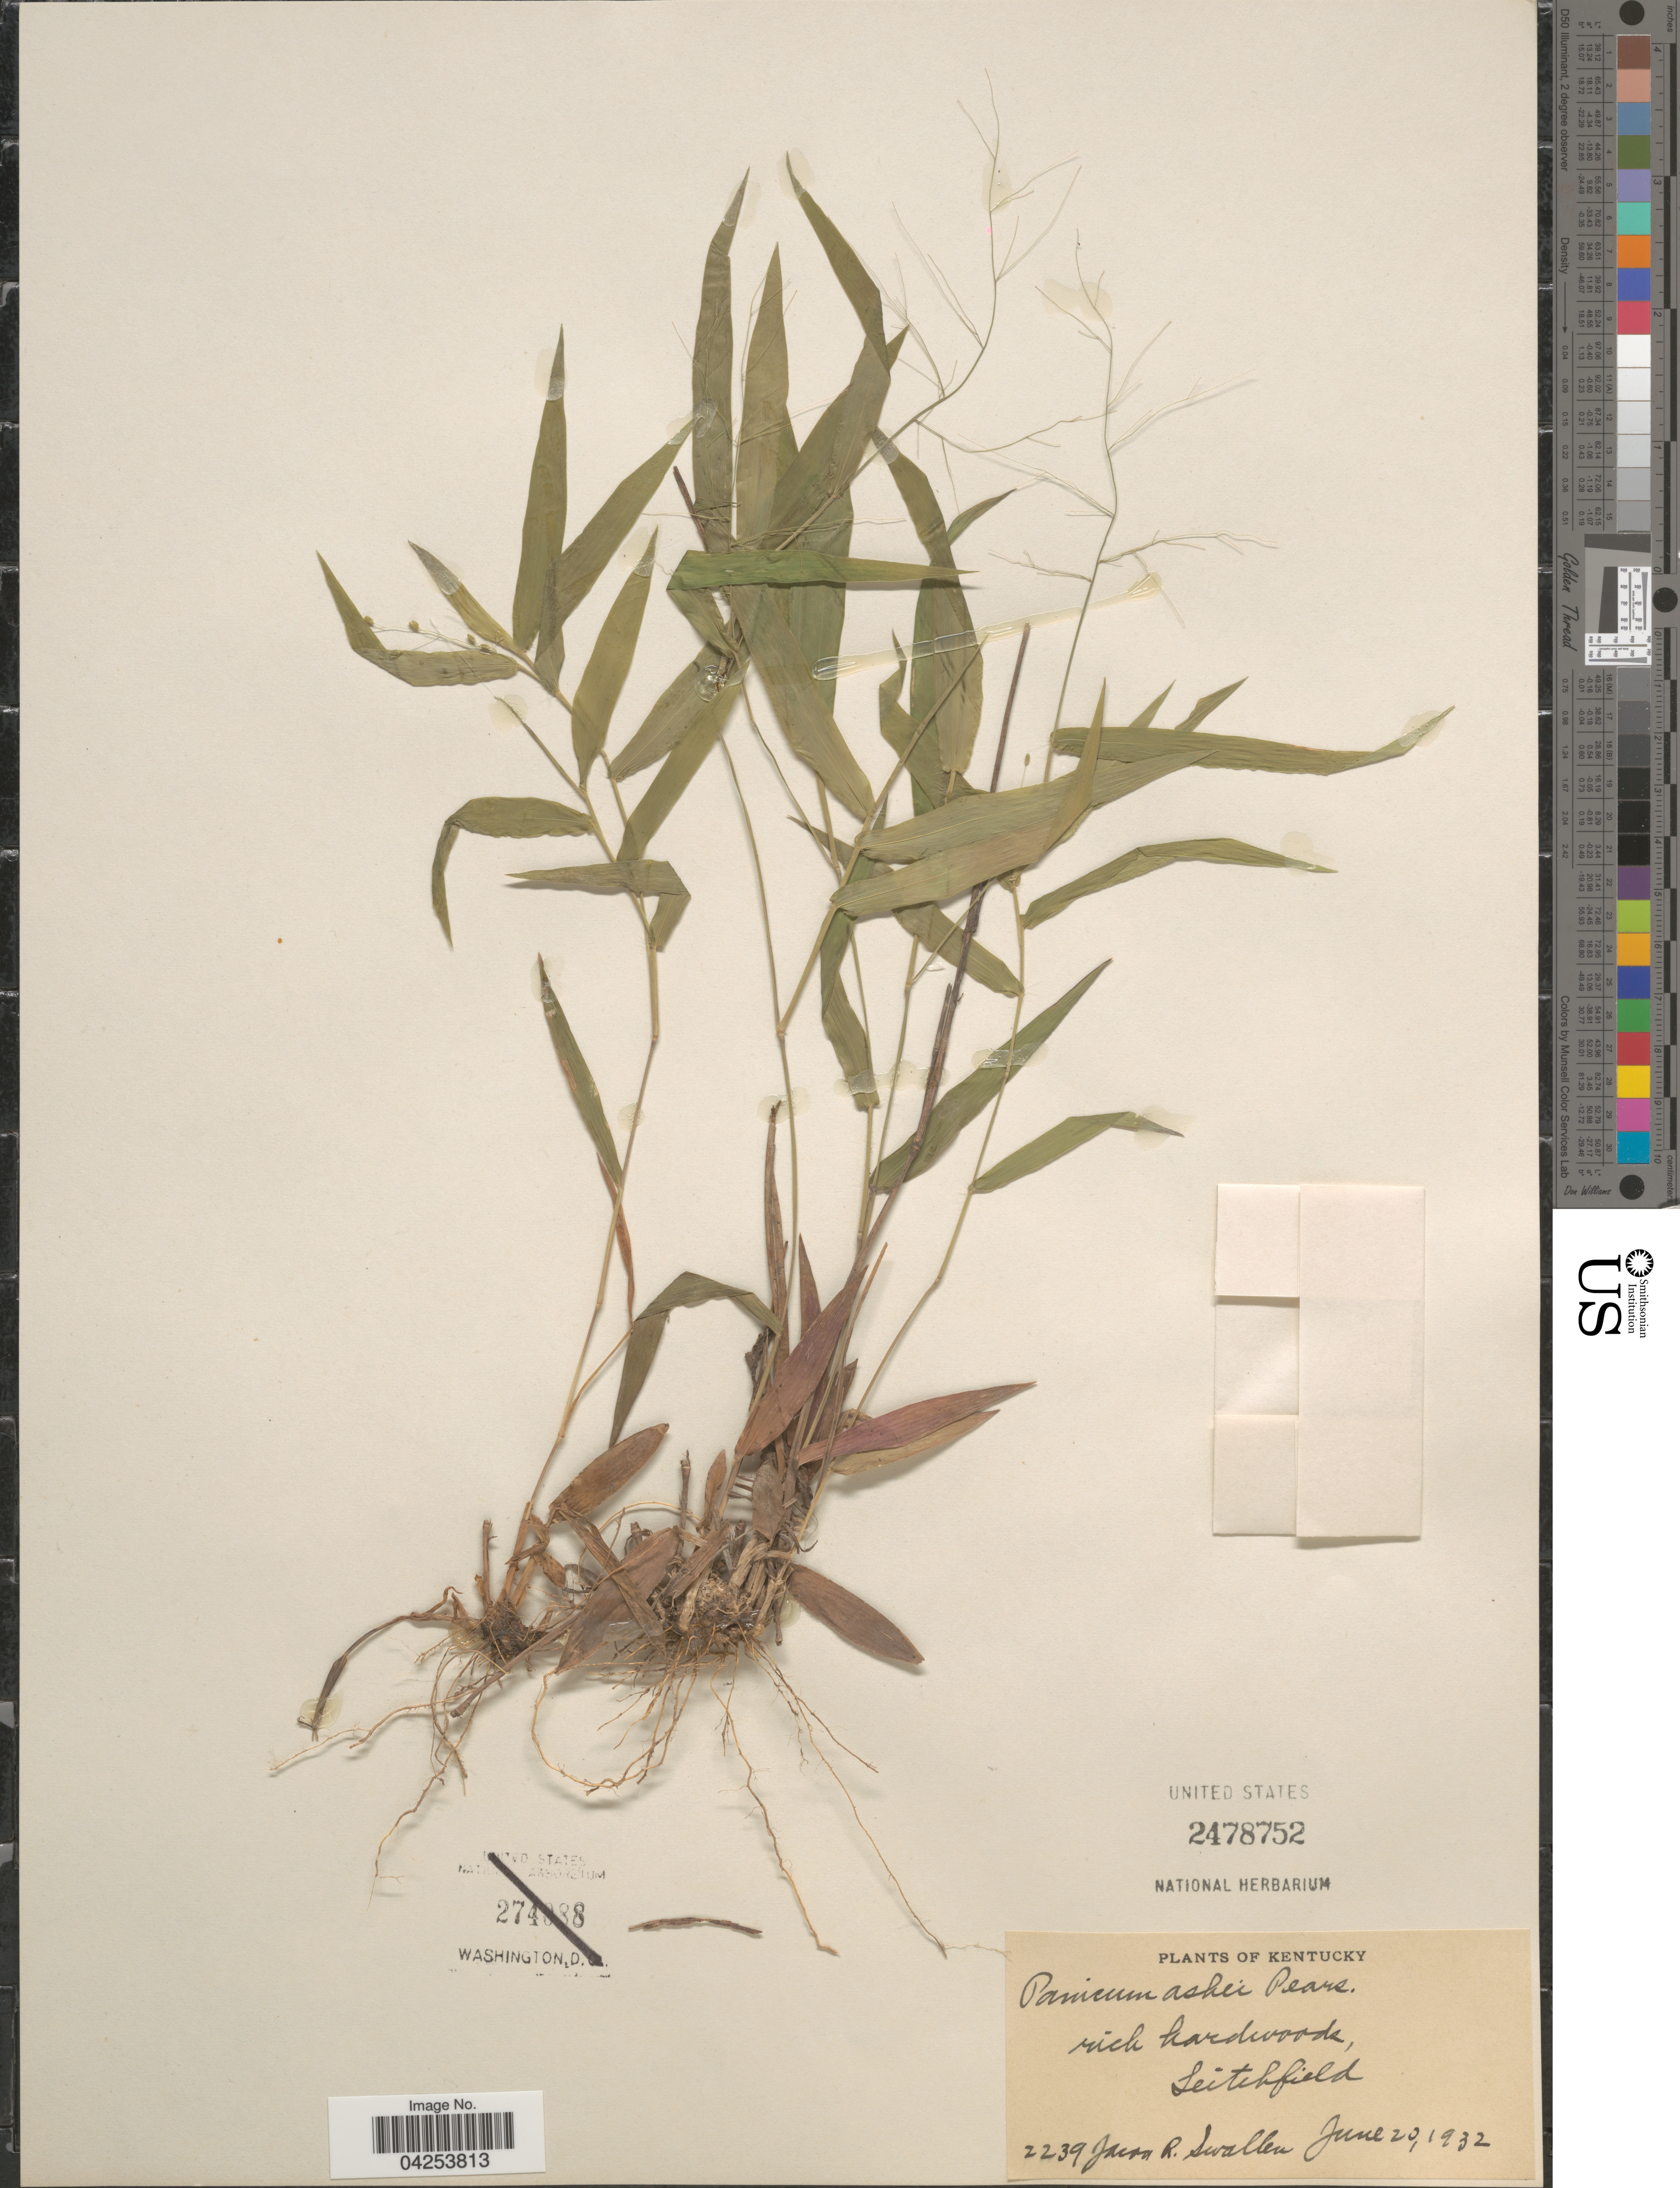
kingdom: Plantae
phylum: Tracheophyta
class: Liliopsida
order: Poales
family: Poaceae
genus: Dichanthelium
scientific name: Dichanthelium commutatum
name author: (Schult.) Gould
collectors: J. R. Swallen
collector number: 2239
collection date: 1932-06-20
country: United States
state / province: Kentucky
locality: Rich hardwoods, Leitchfield.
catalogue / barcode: US 2478752